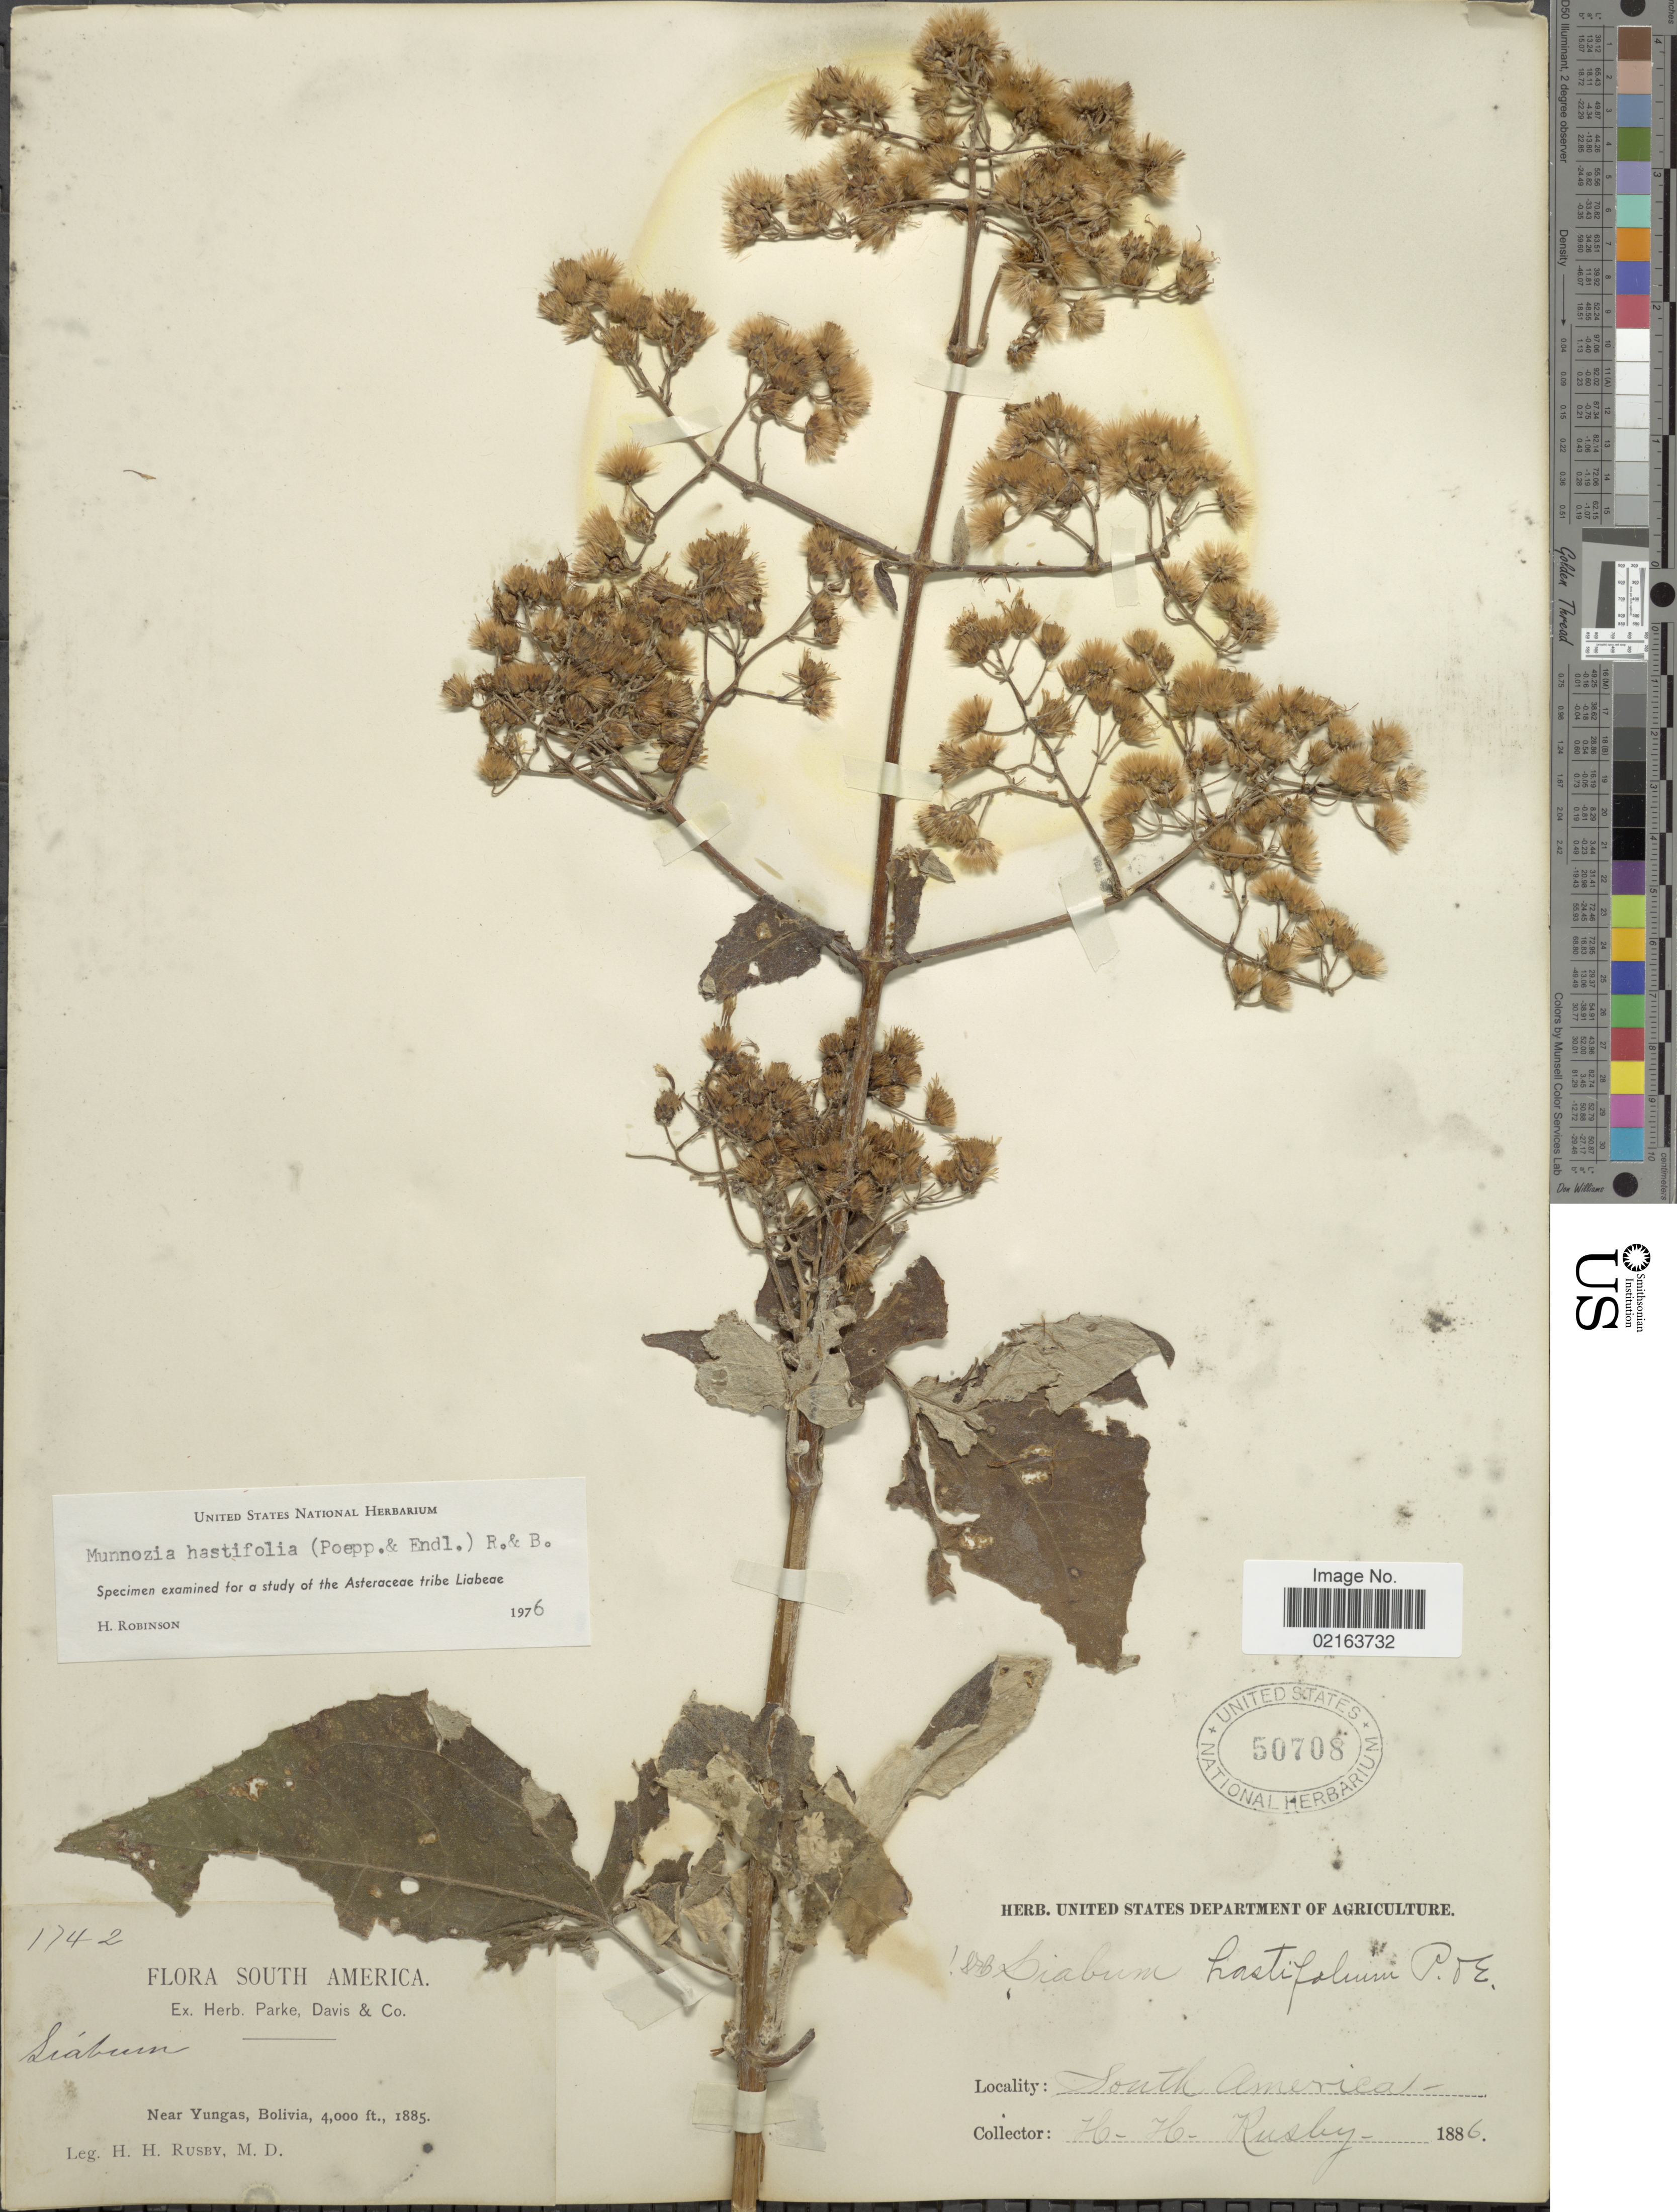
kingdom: Plantae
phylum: Tracheophyta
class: Magnoliopsida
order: Asterales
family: Asteraceae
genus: Munnozia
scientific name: Munnozia hastifolia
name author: (Poepp.) H. Rob. & Brettell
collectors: H. H. Rusby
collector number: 1742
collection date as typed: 1885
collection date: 1886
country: Bolivia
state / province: La Paz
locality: Near Yungas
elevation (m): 1219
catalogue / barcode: US 50708